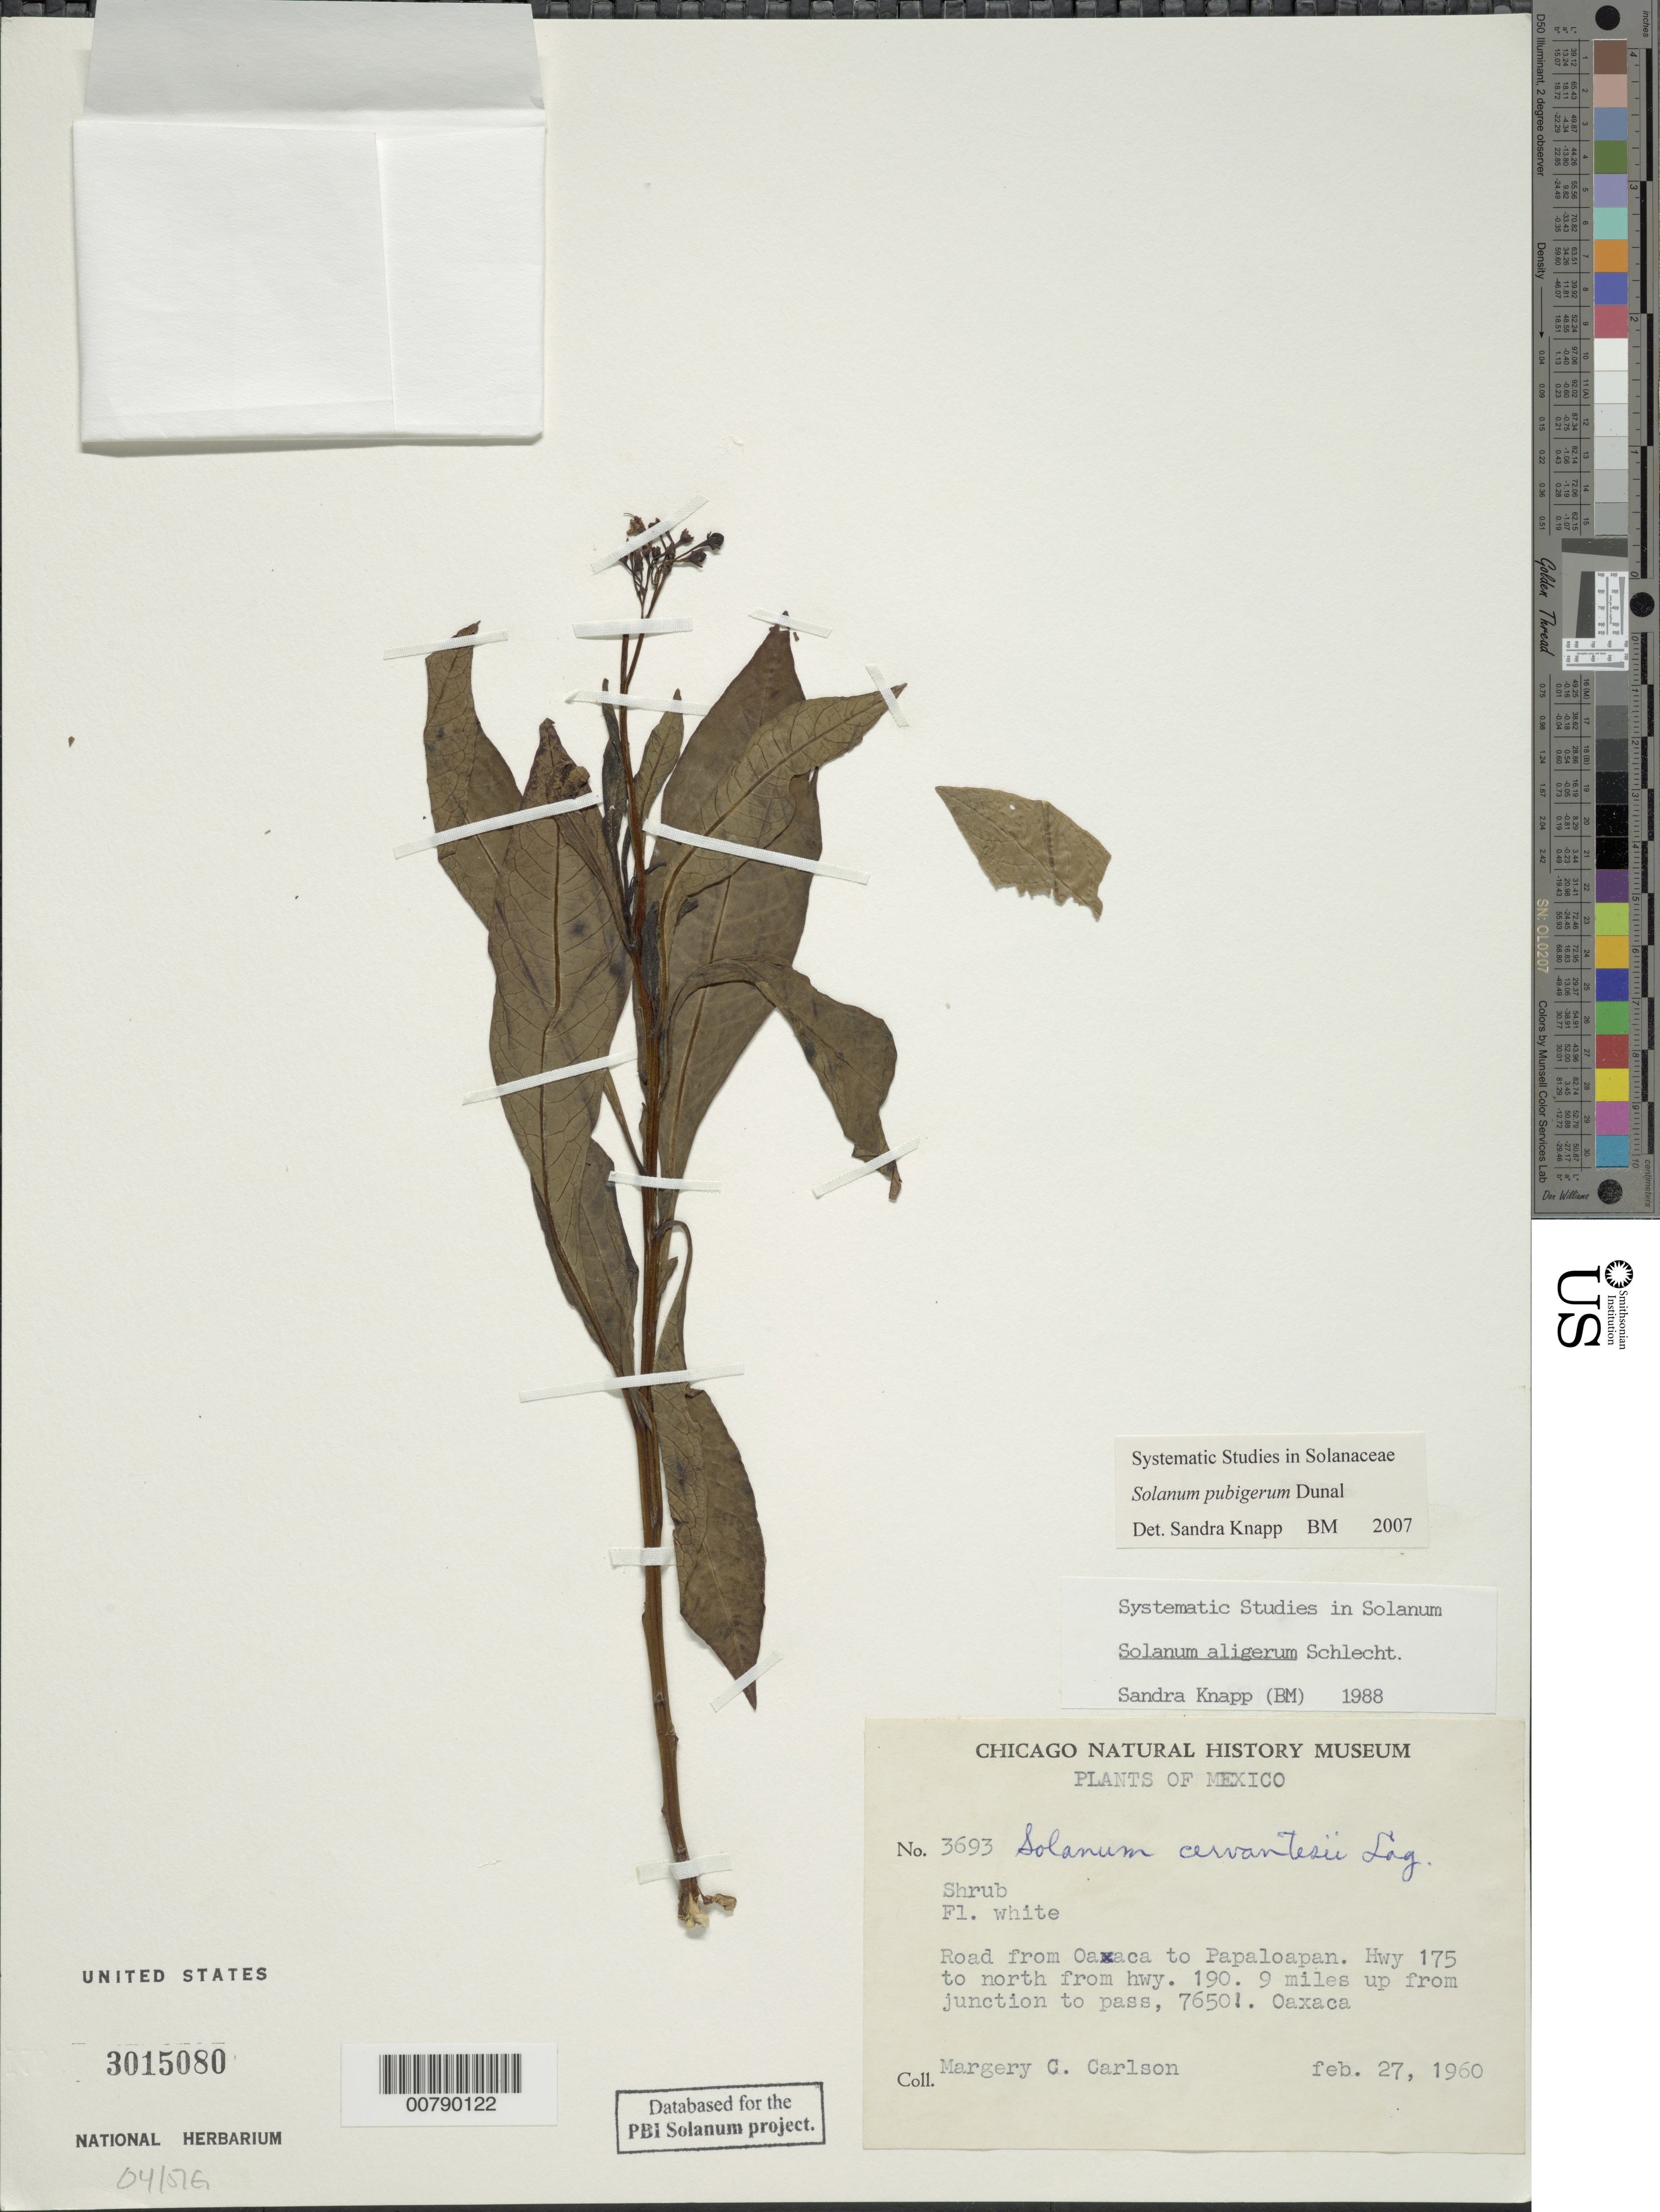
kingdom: Plantae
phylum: Tracheophyta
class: Magnoliopsida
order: Solanales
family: Solanaceae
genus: Solanum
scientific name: Solanum pubigerum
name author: Dunal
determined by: Knapp, S. D.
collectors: M. C. Carlson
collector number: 3693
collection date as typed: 27 Feb 1960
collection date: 1960-02-27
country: Mexico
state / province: Oaxaca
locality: road from Oaxaca to Papaloapan, 9 miles from hwy 190 (hwy 175) to top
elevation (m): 2332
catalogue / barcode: US 3015080